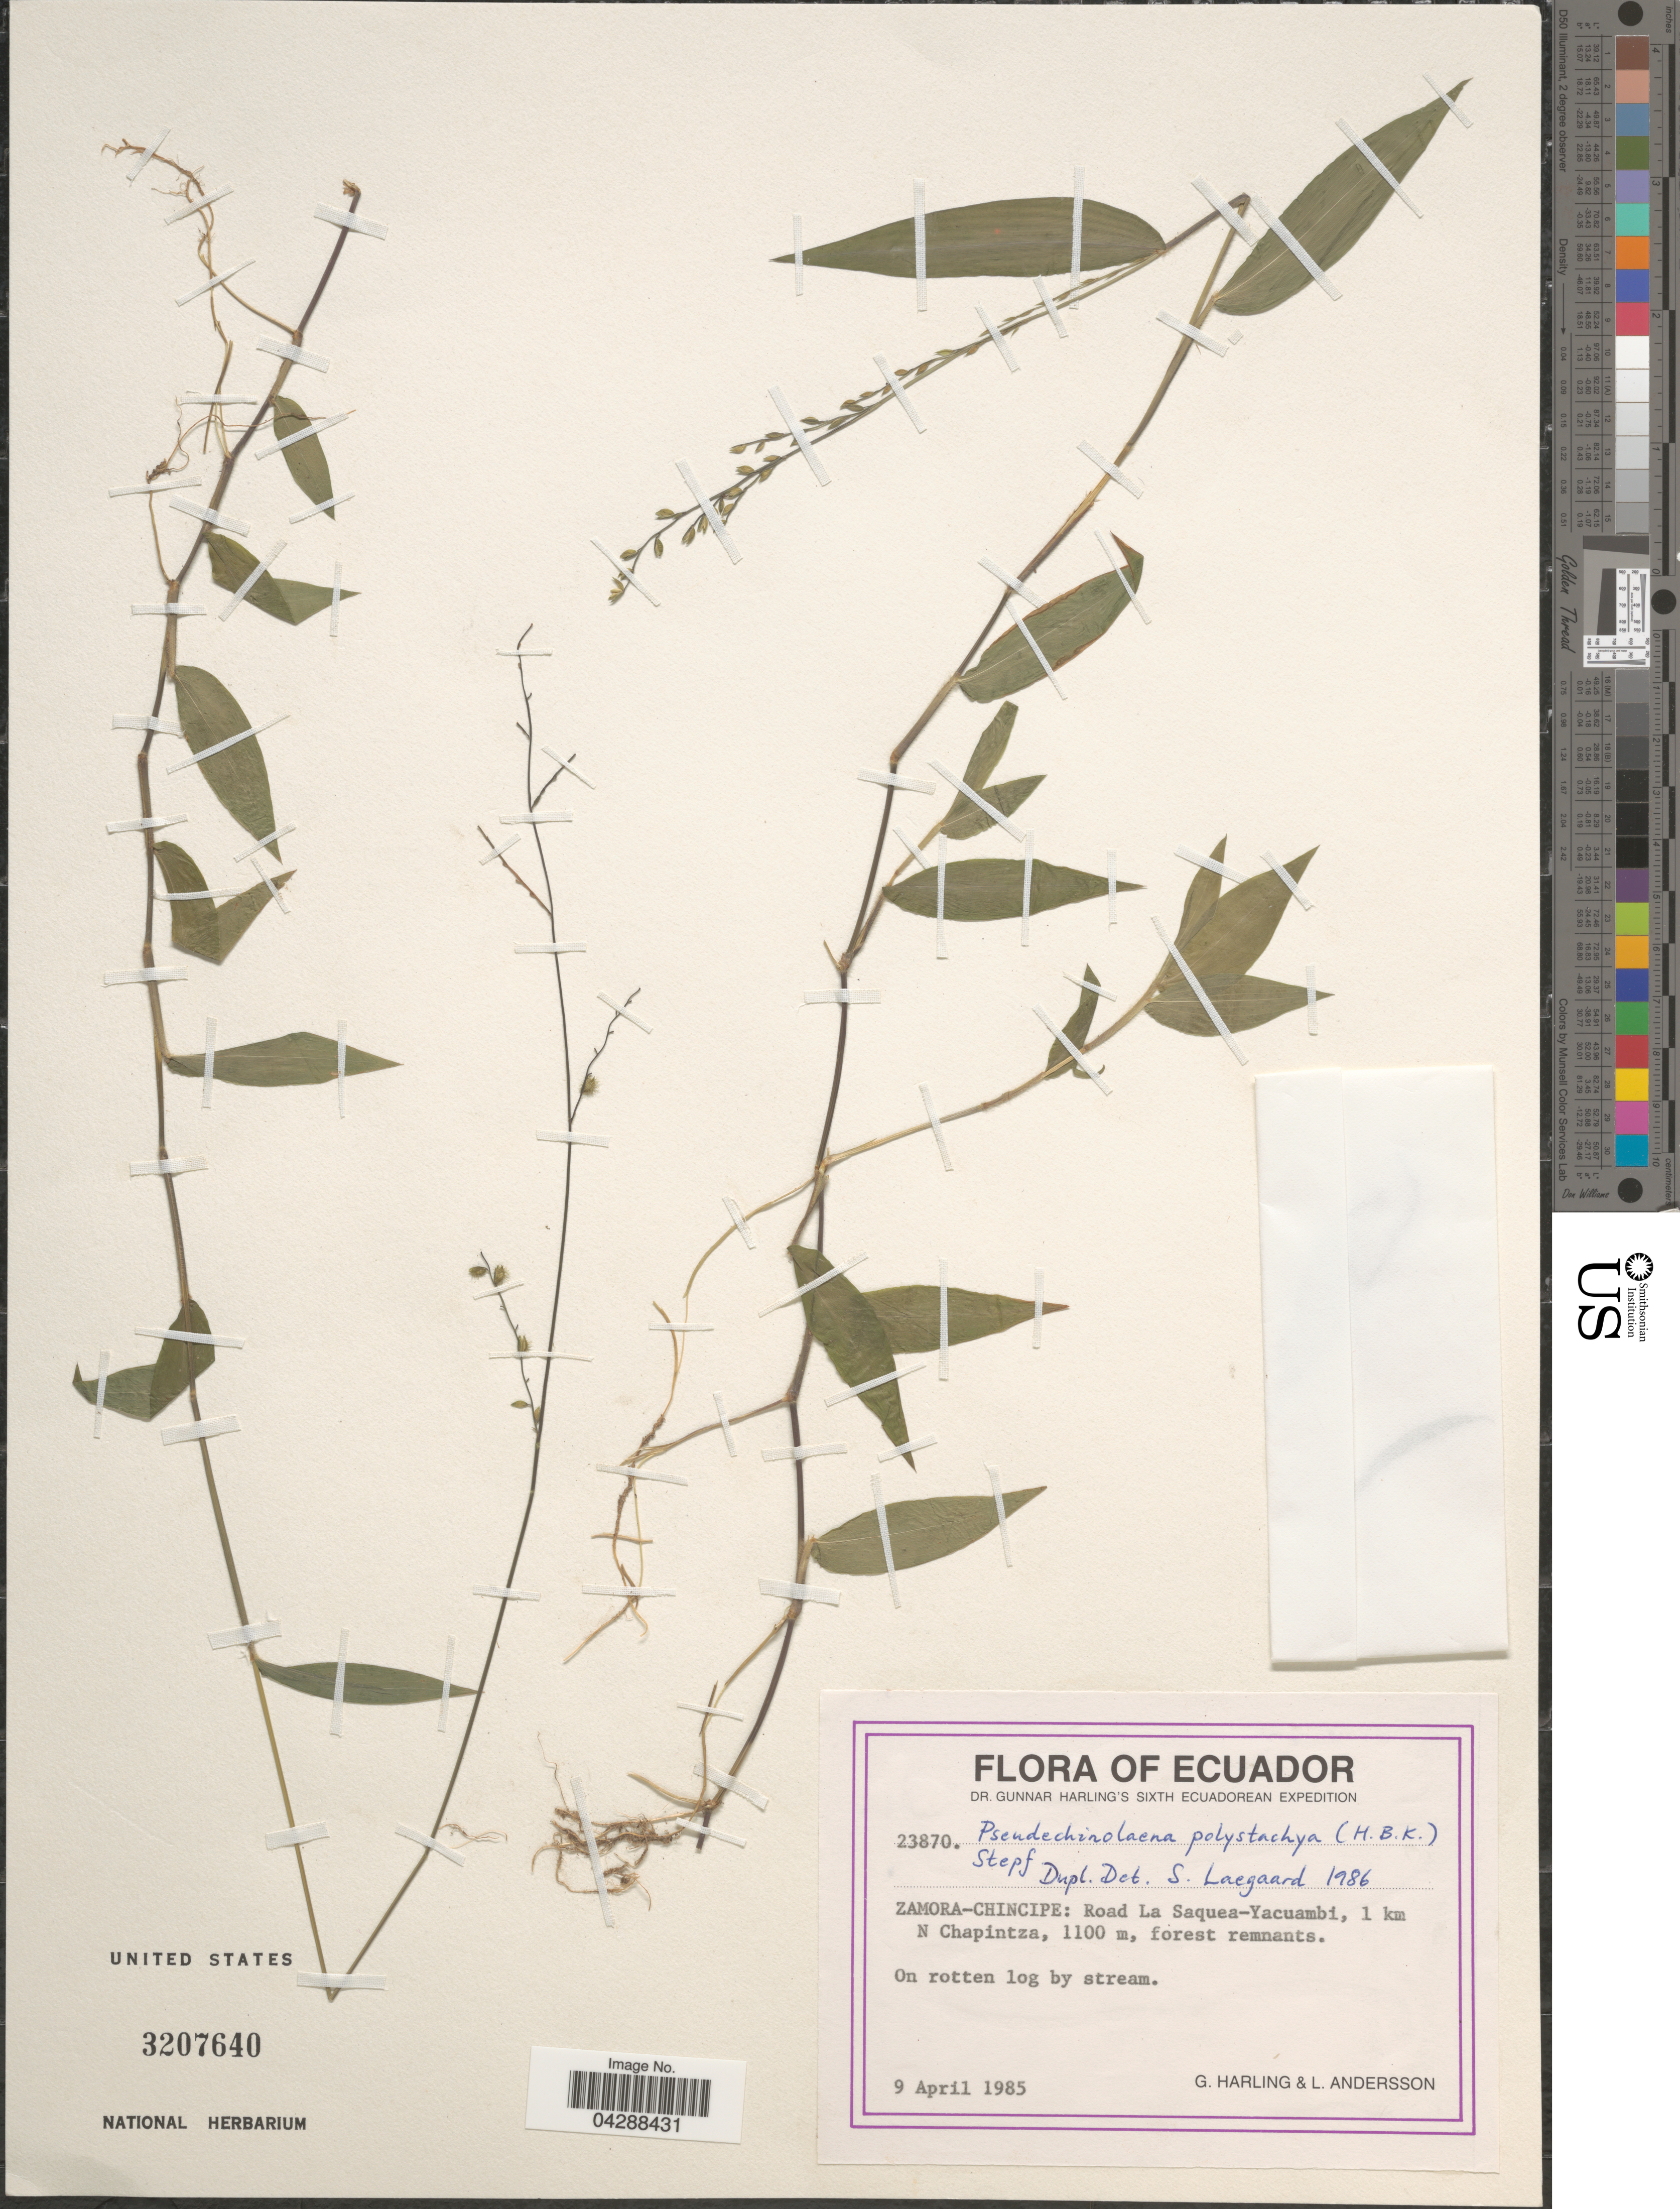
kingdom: Plantae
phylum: Tracheophyta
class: Liliopsida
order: Poales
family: Poaceae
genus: Pseudechinolaena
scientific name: Pseudechinolaena polystachya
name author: (Kunth) Stapf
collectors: G. Harling & L. Andersson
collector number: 23870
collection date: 1985-04-09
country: Ecuador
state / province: Zamora-Chinchipe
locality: Dr. Gunnar Harling's Sixth Ecuadorean Expedition. Zamora-Chincipe: Road La Saquea-Yacuambi, 1 km N Chapintza. On rotten log by stream.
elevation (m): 1100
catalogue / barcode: US 3207640